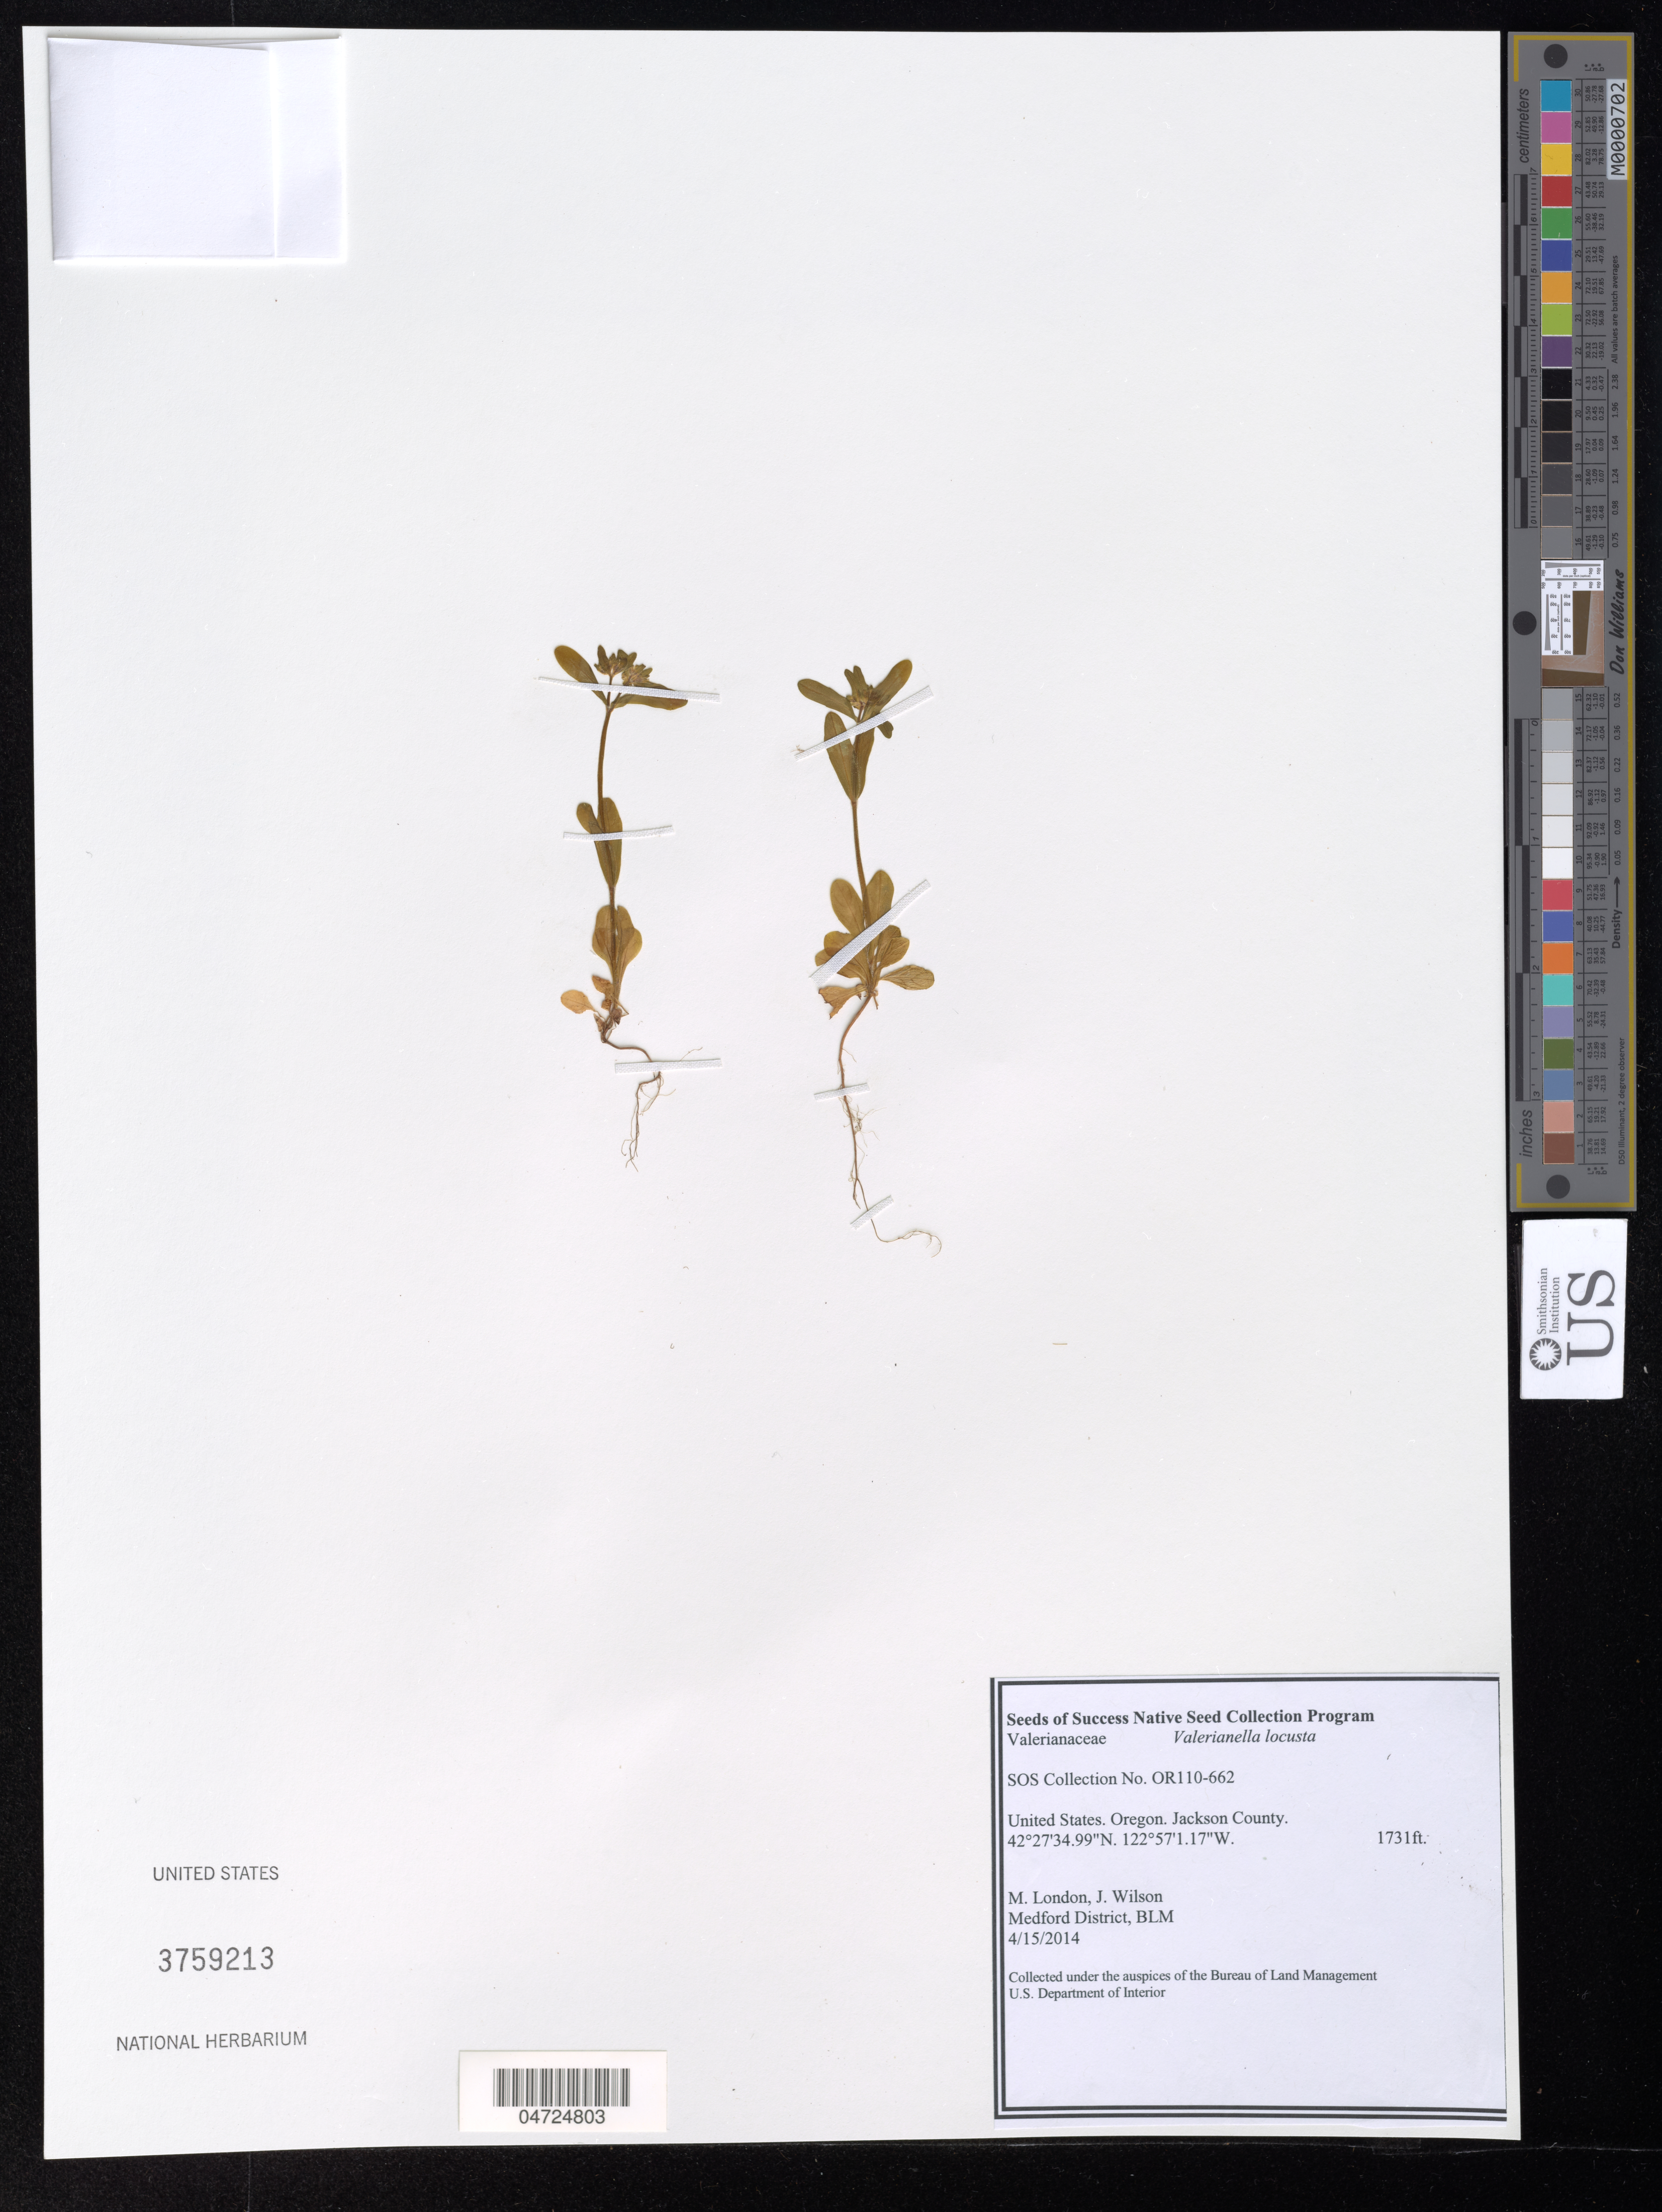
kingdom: Plantae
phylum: Tracheophyta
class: Magnoliopsida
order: Dipsacales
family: Caprifoliaceae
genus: Valerianella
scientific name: Valerianella locusta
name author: (L.) Latourr.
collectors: M. London & J. Wilson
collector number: OR110-662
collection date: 2014-04-15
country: United States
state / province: Oregon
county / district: Jackson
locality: Jackson County.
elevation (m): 528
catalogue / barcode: US 3759213